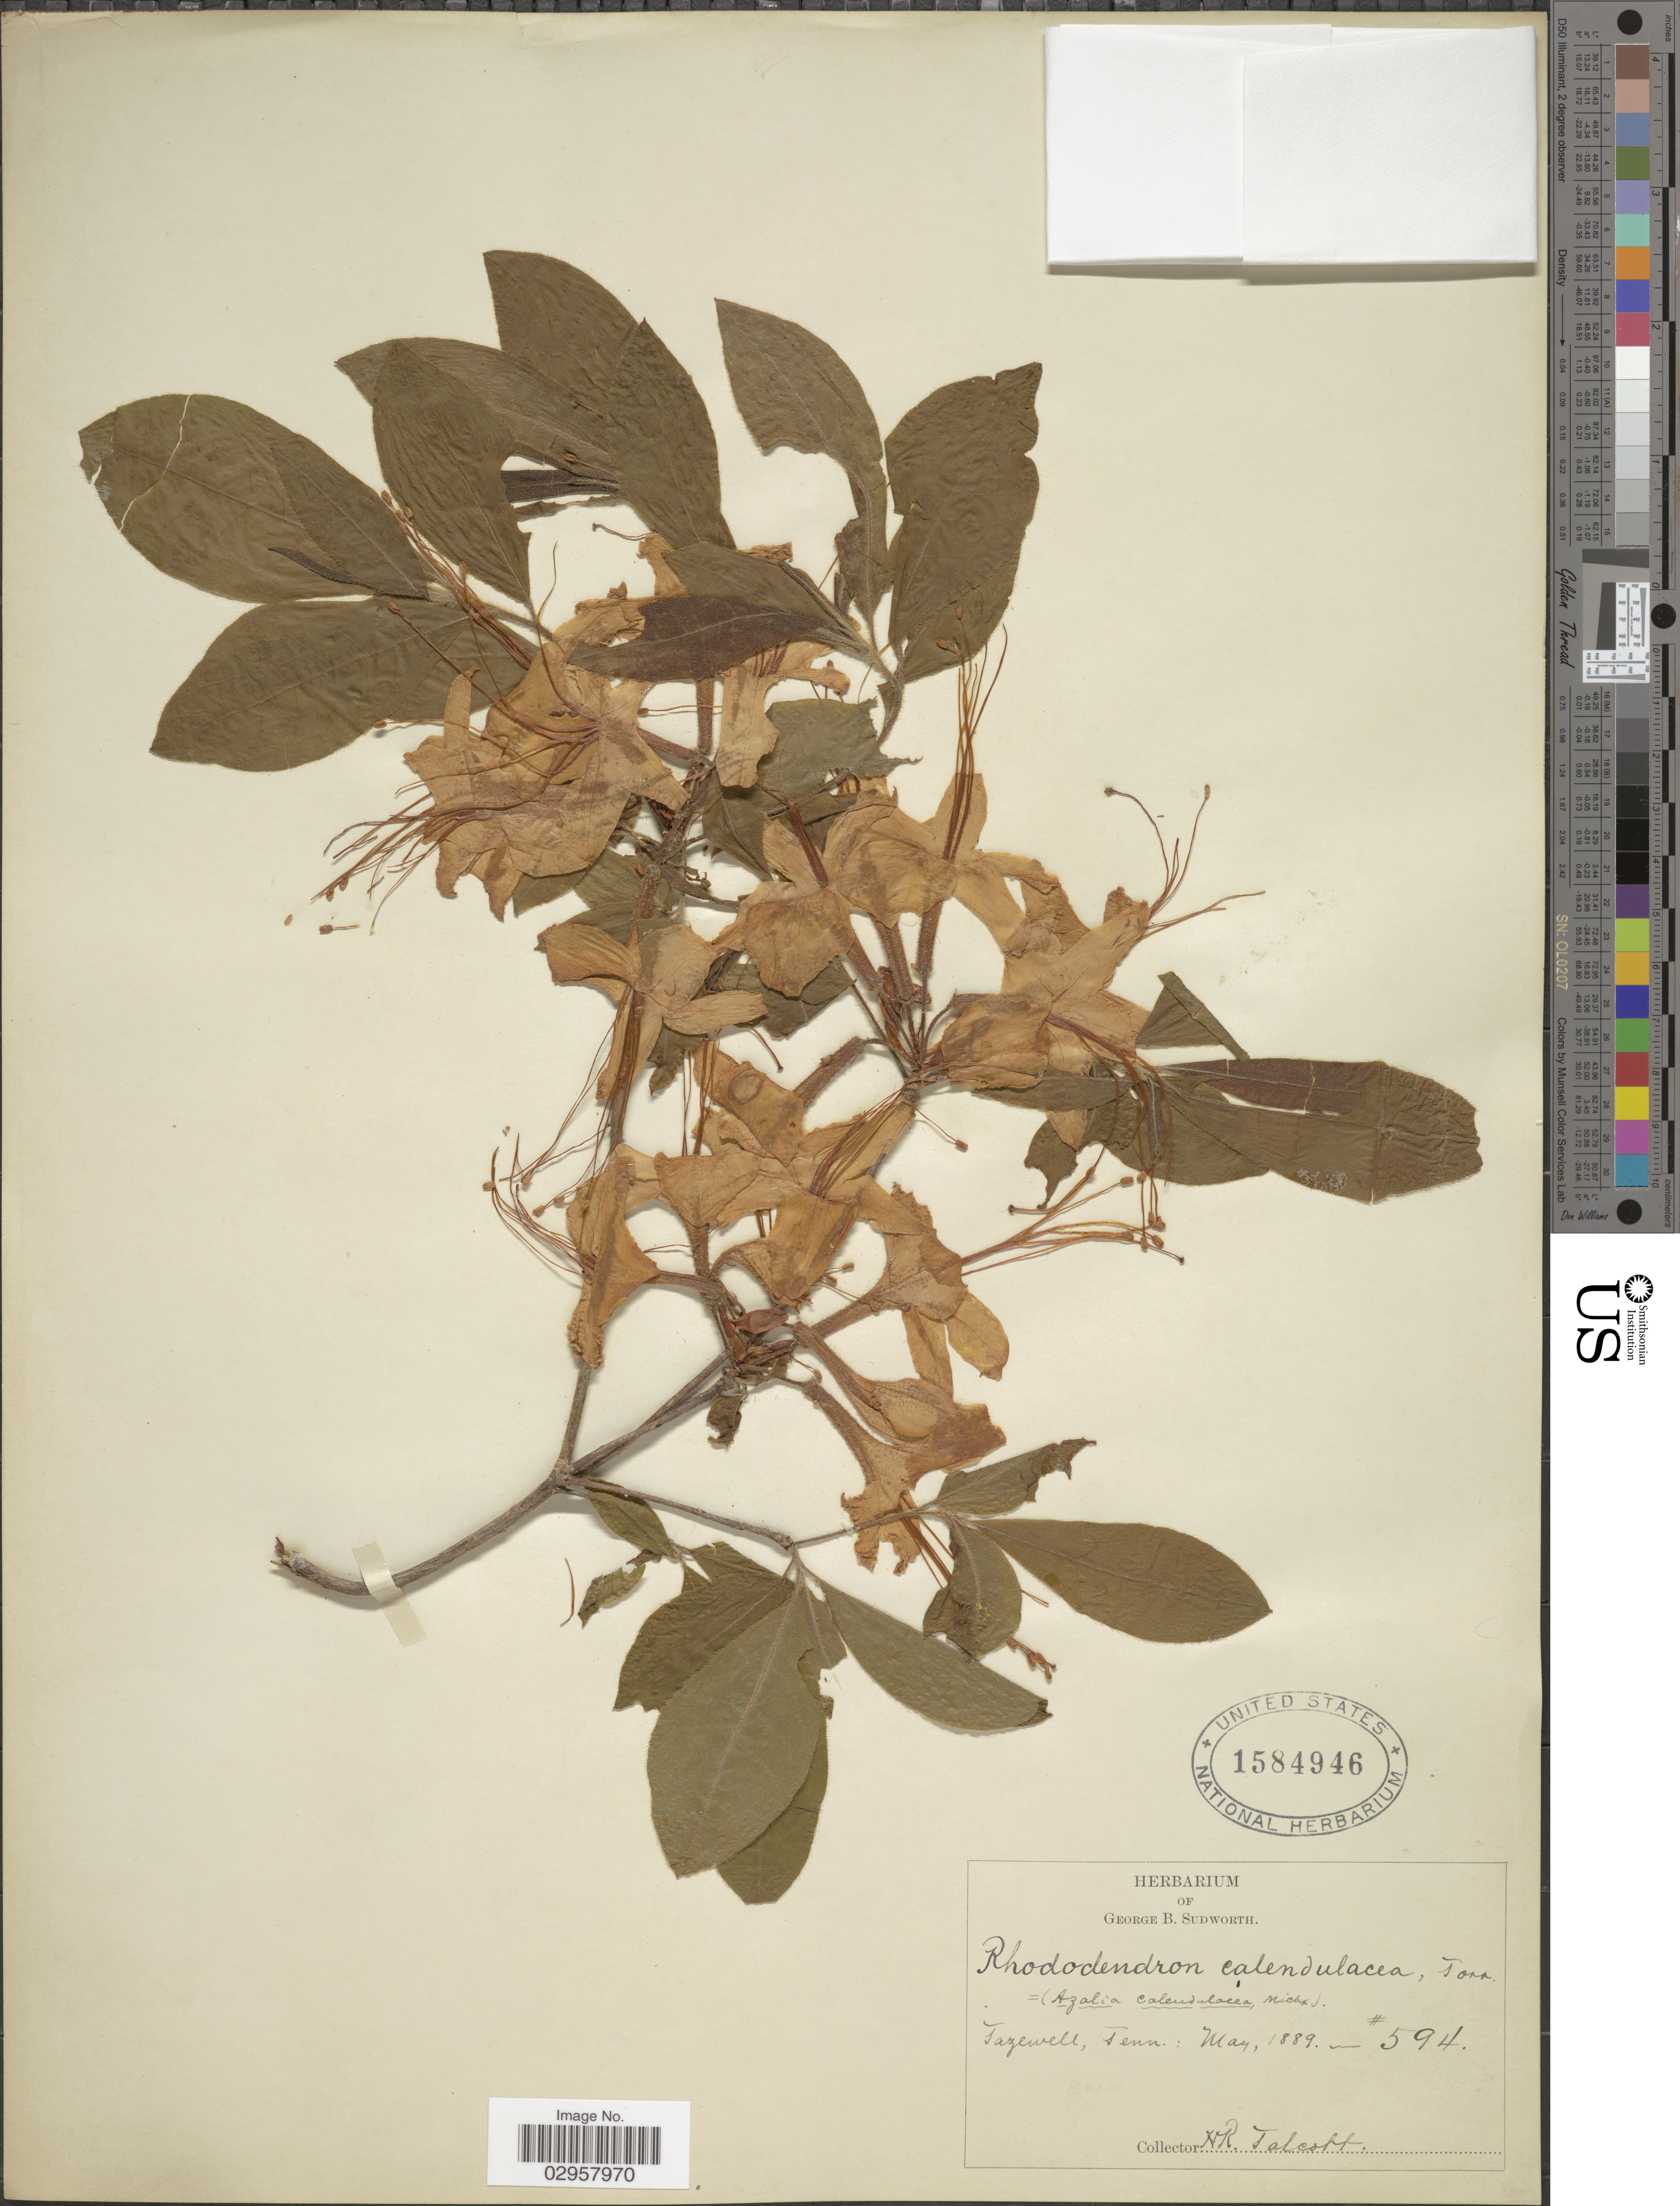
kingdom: Plantae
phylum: Tracheophyta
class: Magnoliopsida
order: Ericales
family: Ericaceae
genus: Rhododendron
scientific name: Rhododendron calendulaceum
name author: (Michx.) Torr.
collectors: H. Talcolt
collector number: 594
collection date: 1889-05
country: United States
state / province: Tennessee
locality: Tazewell.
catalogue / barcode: US 1584946